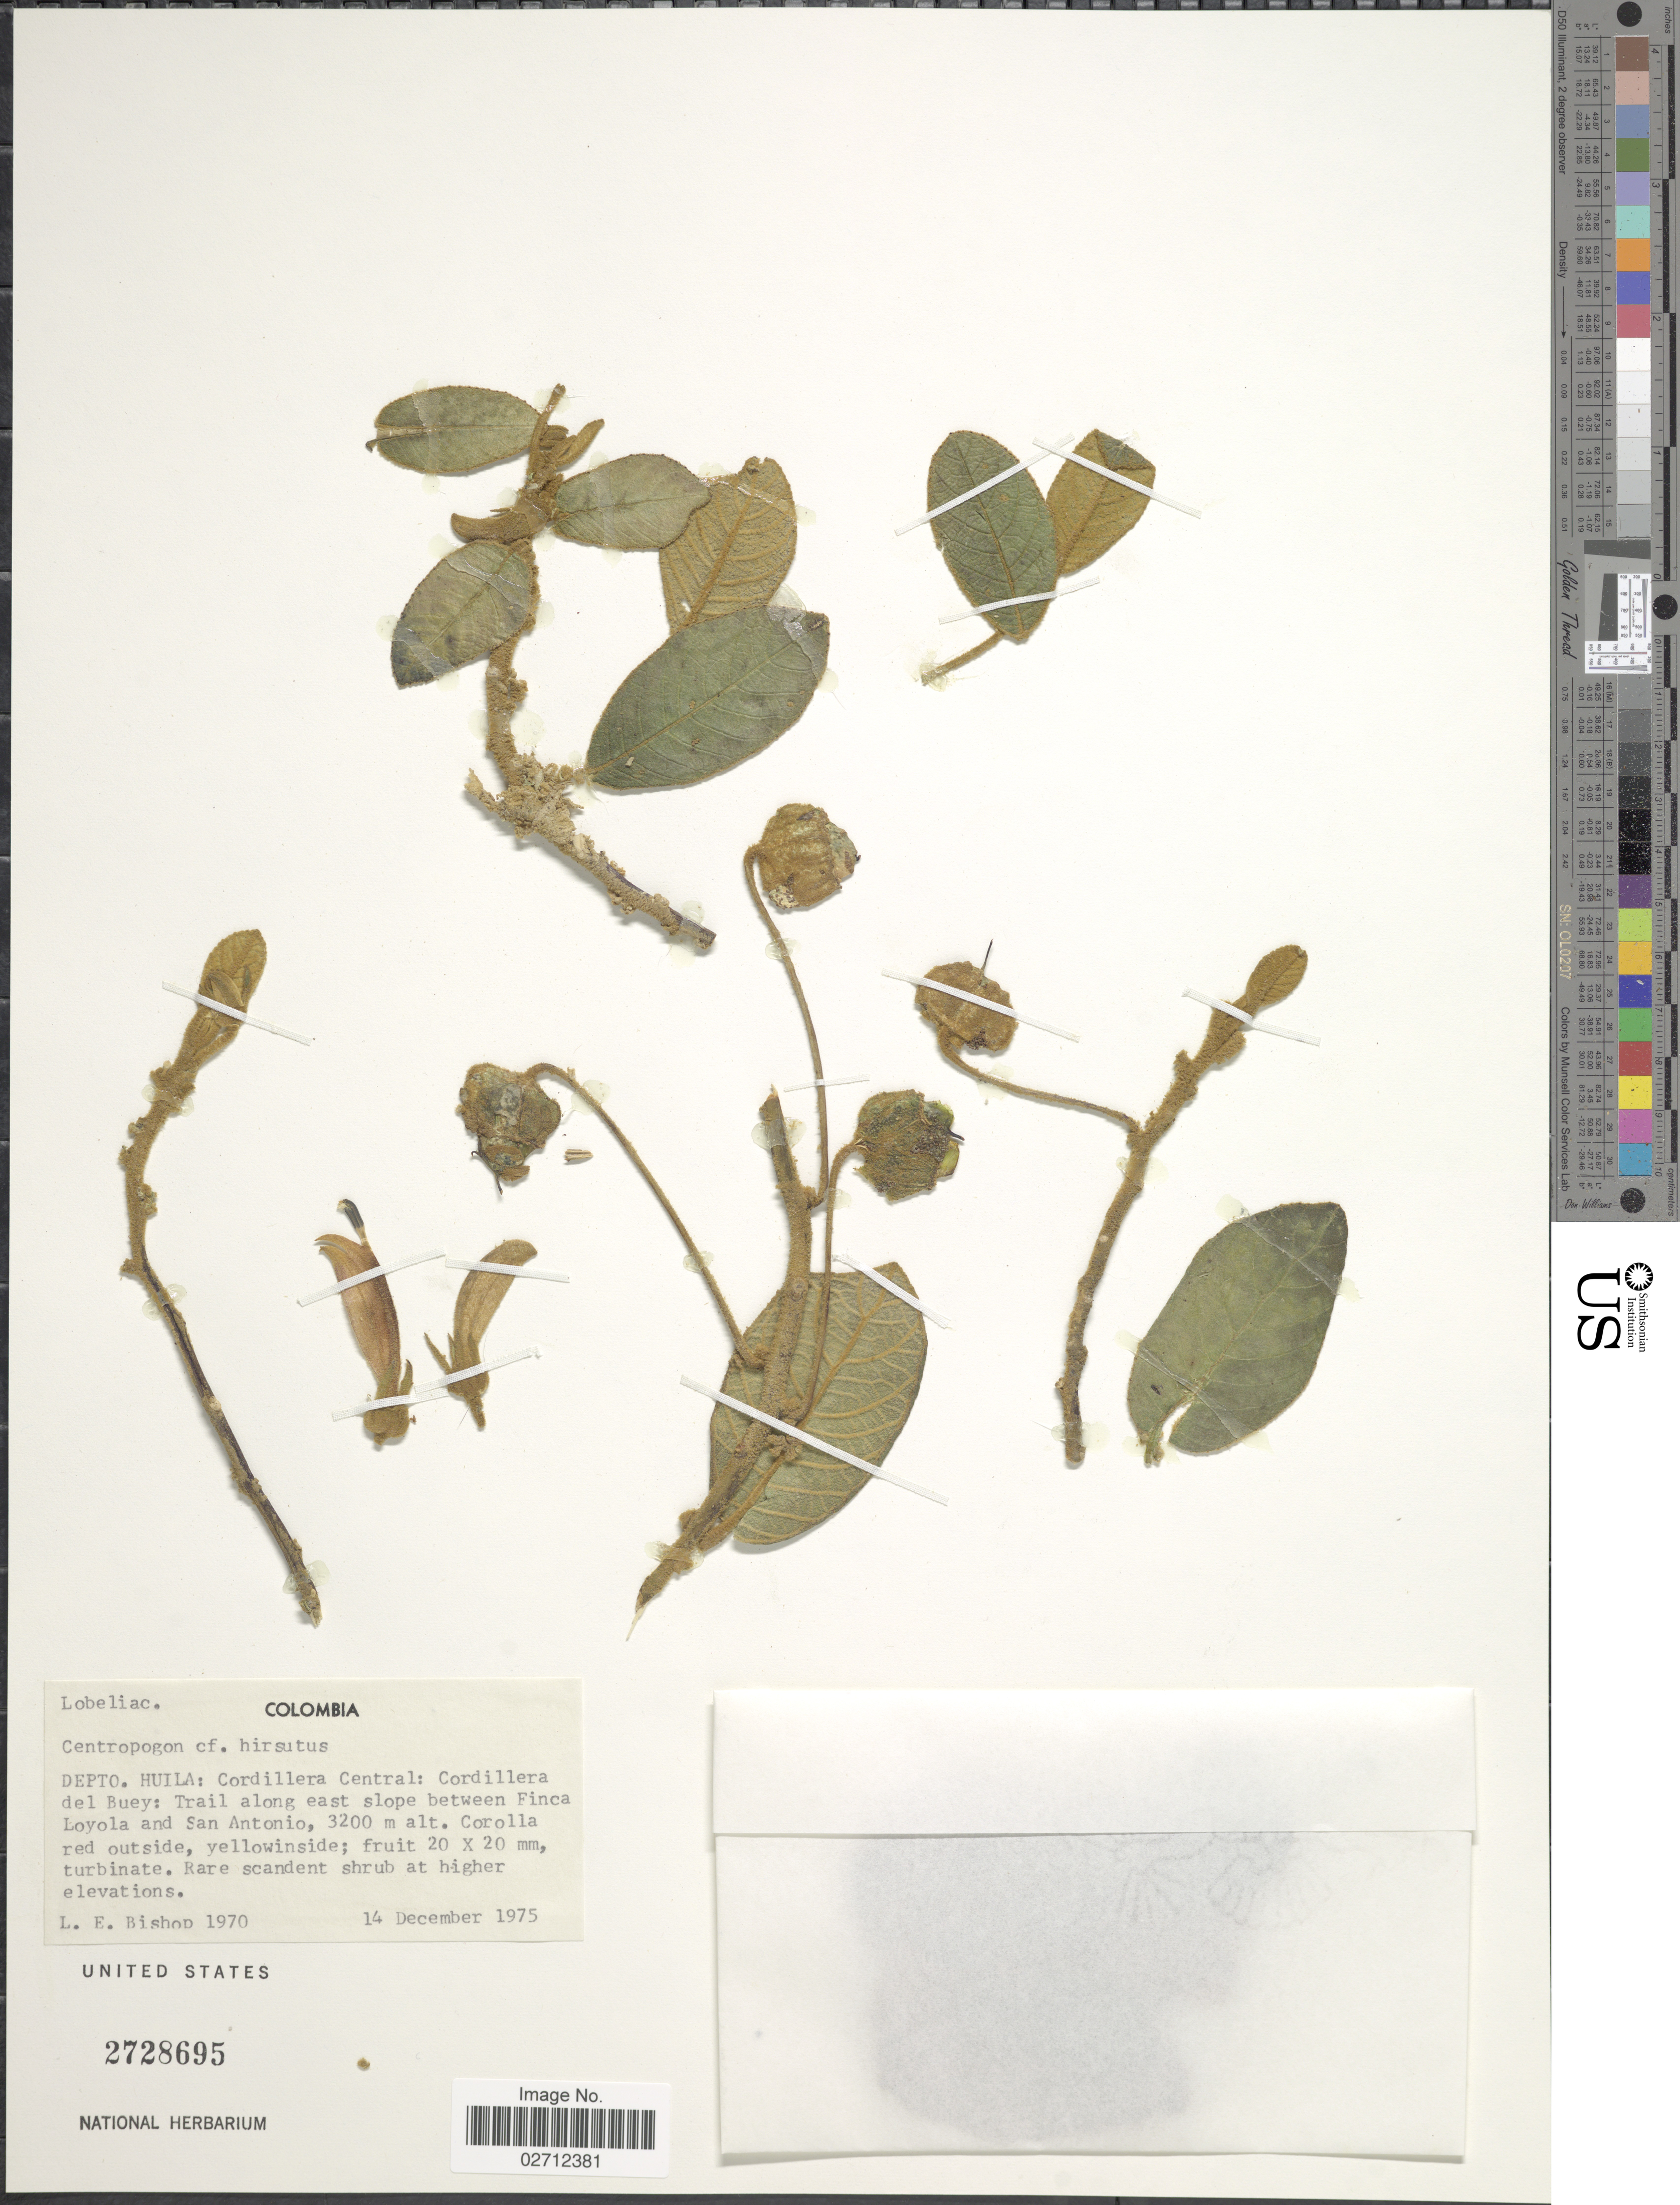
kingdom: Plantae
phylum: Tracheophyta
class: Magnoliopsida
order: Asterales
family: Campanulaceae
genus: Centropogon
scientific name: Centropogon hirsutus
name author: Gleason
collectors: L. E. Bishop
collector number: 1970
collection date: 1975-12-14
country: Colombia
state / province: Huila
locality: Depto. Huila: Cordillera central: Cordillera del Buey: Trail along east slope between Finca Loyola and San Antonio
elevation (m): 3200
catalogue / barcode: US 2728695